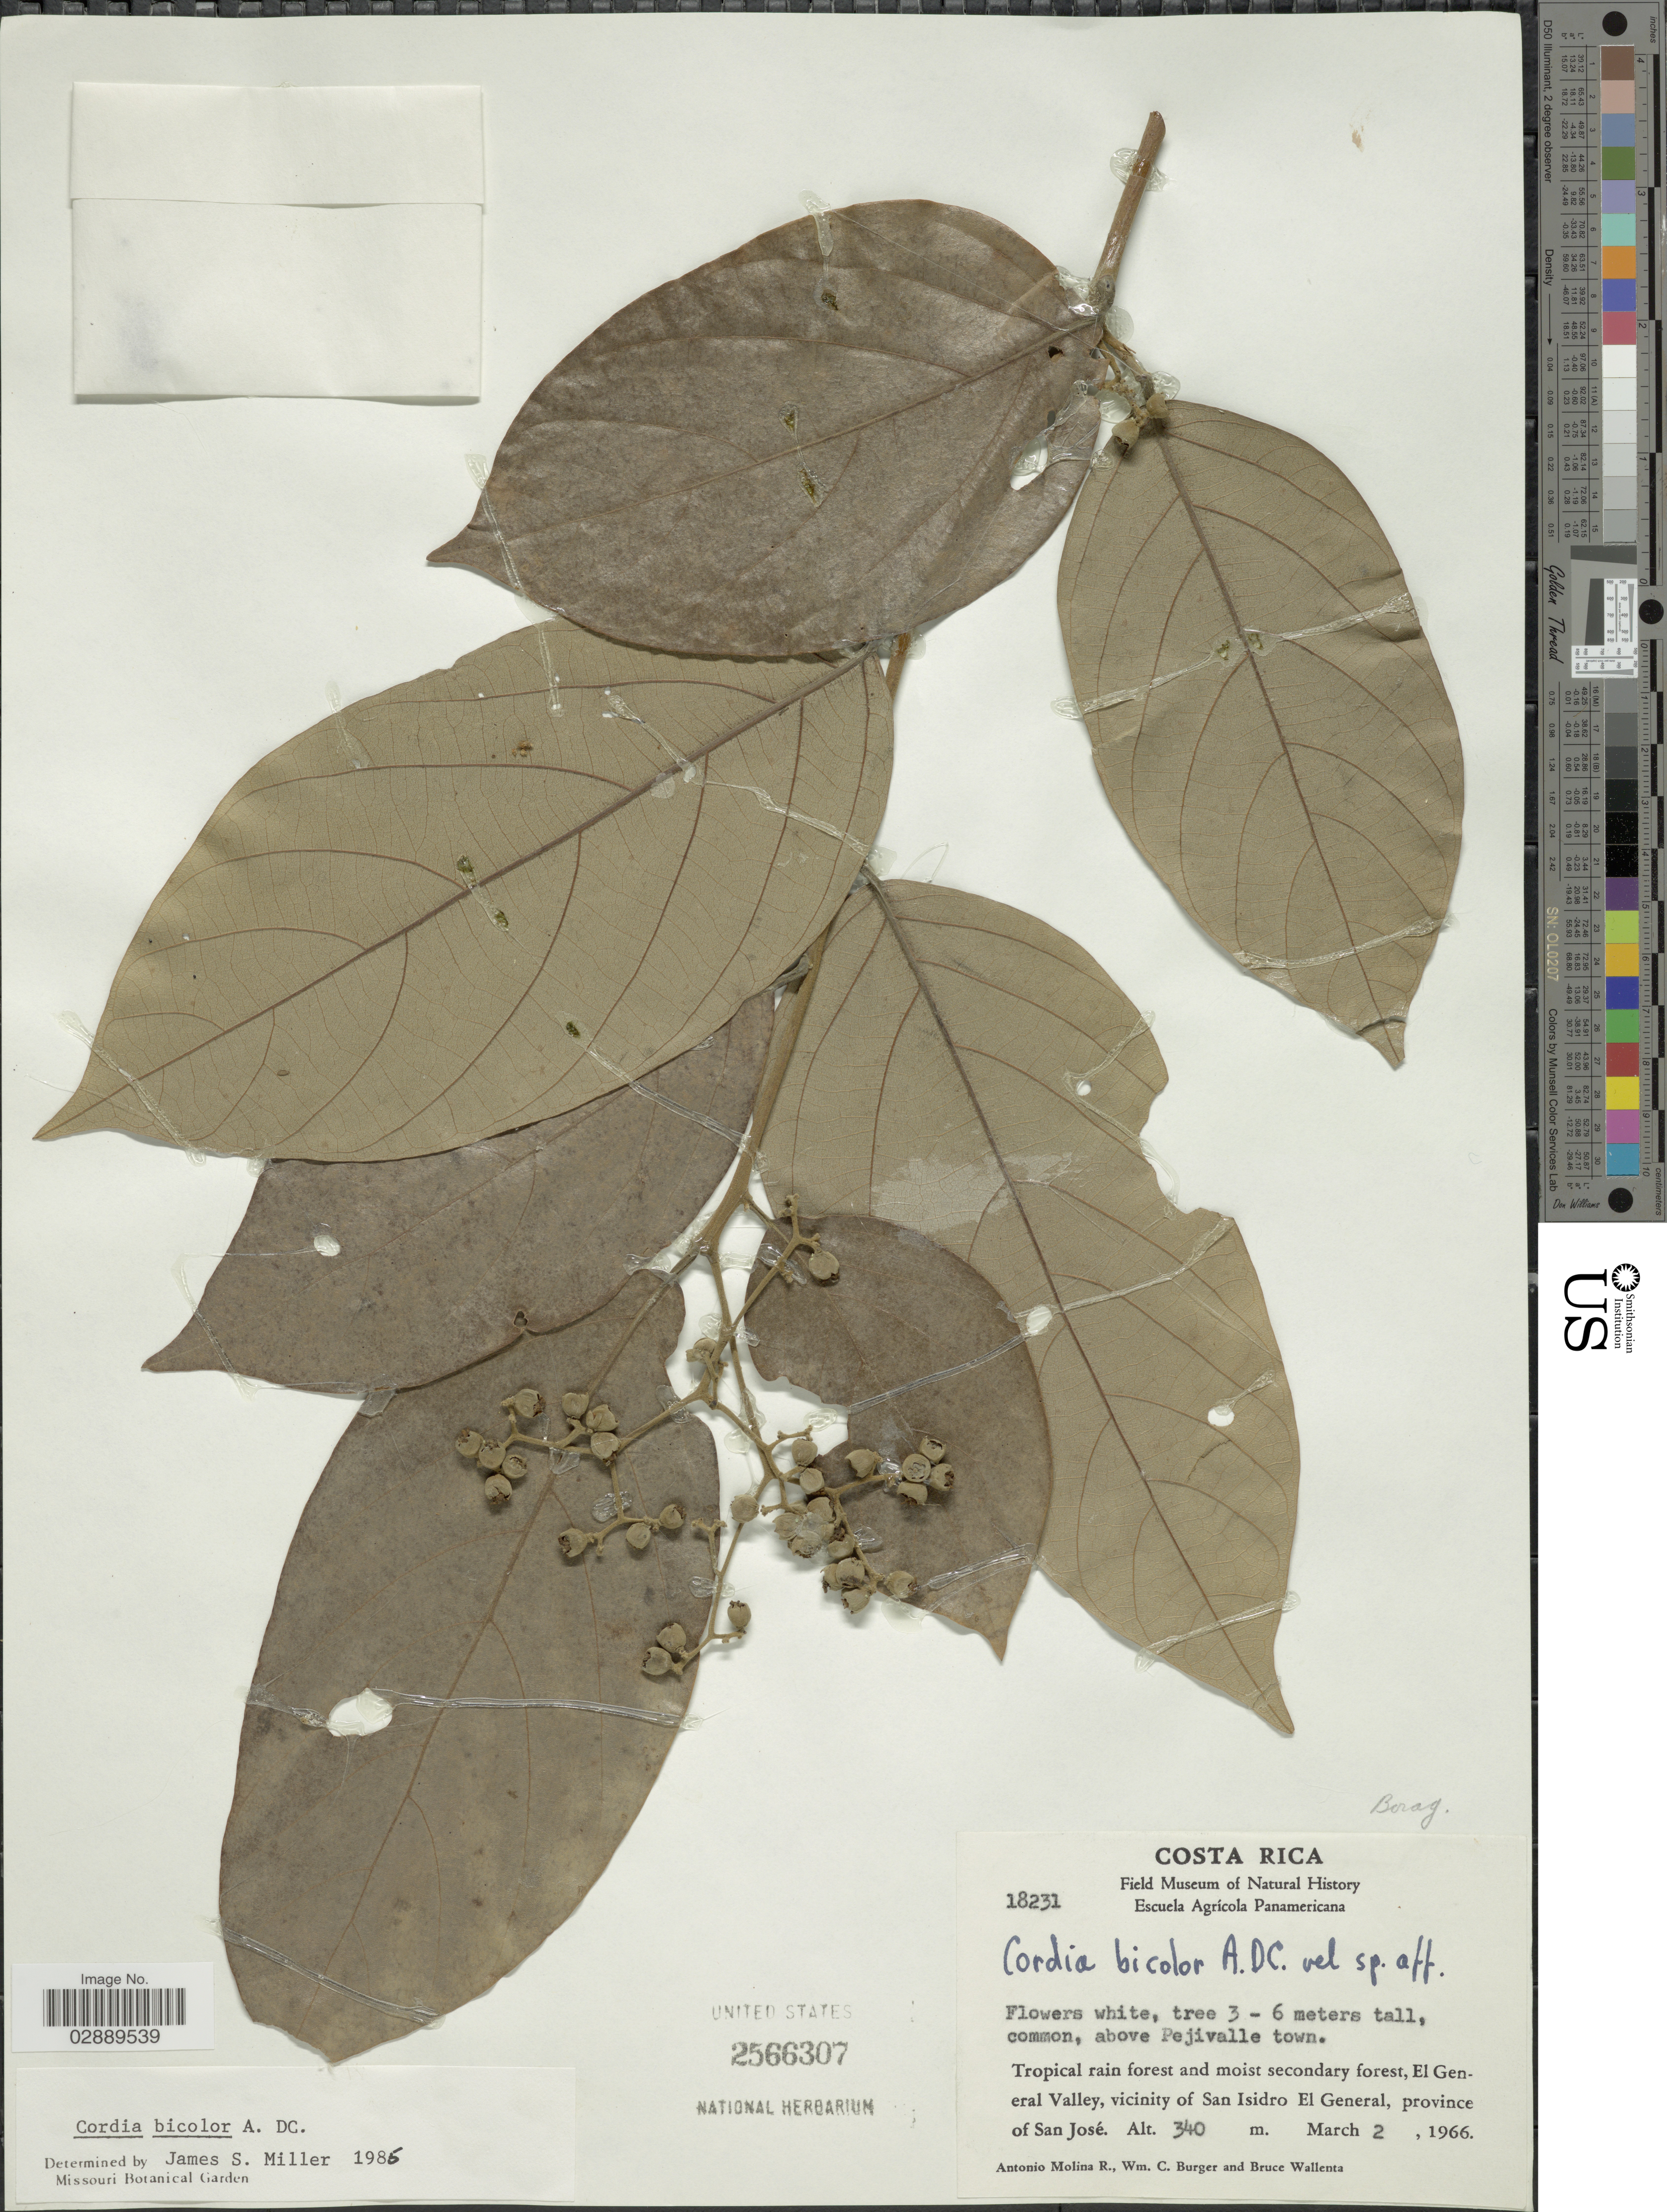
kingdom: Plantae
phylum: Tracheophyta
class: Magnoliopsida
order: Boraginales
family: Cordiaceae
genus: Cordia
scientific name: Cordia bicolor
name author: A. DC.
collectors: A. Molina R., W. Burger & B. Wallenta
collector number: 18231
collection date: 1966-03-02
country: Costa Rica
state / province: San José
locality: Above Pejivalle town. Tropical rain forest and moist secondary forest, El General Valley, vicinity of San Isidro El General.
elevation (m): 340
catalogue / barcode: US 2566307